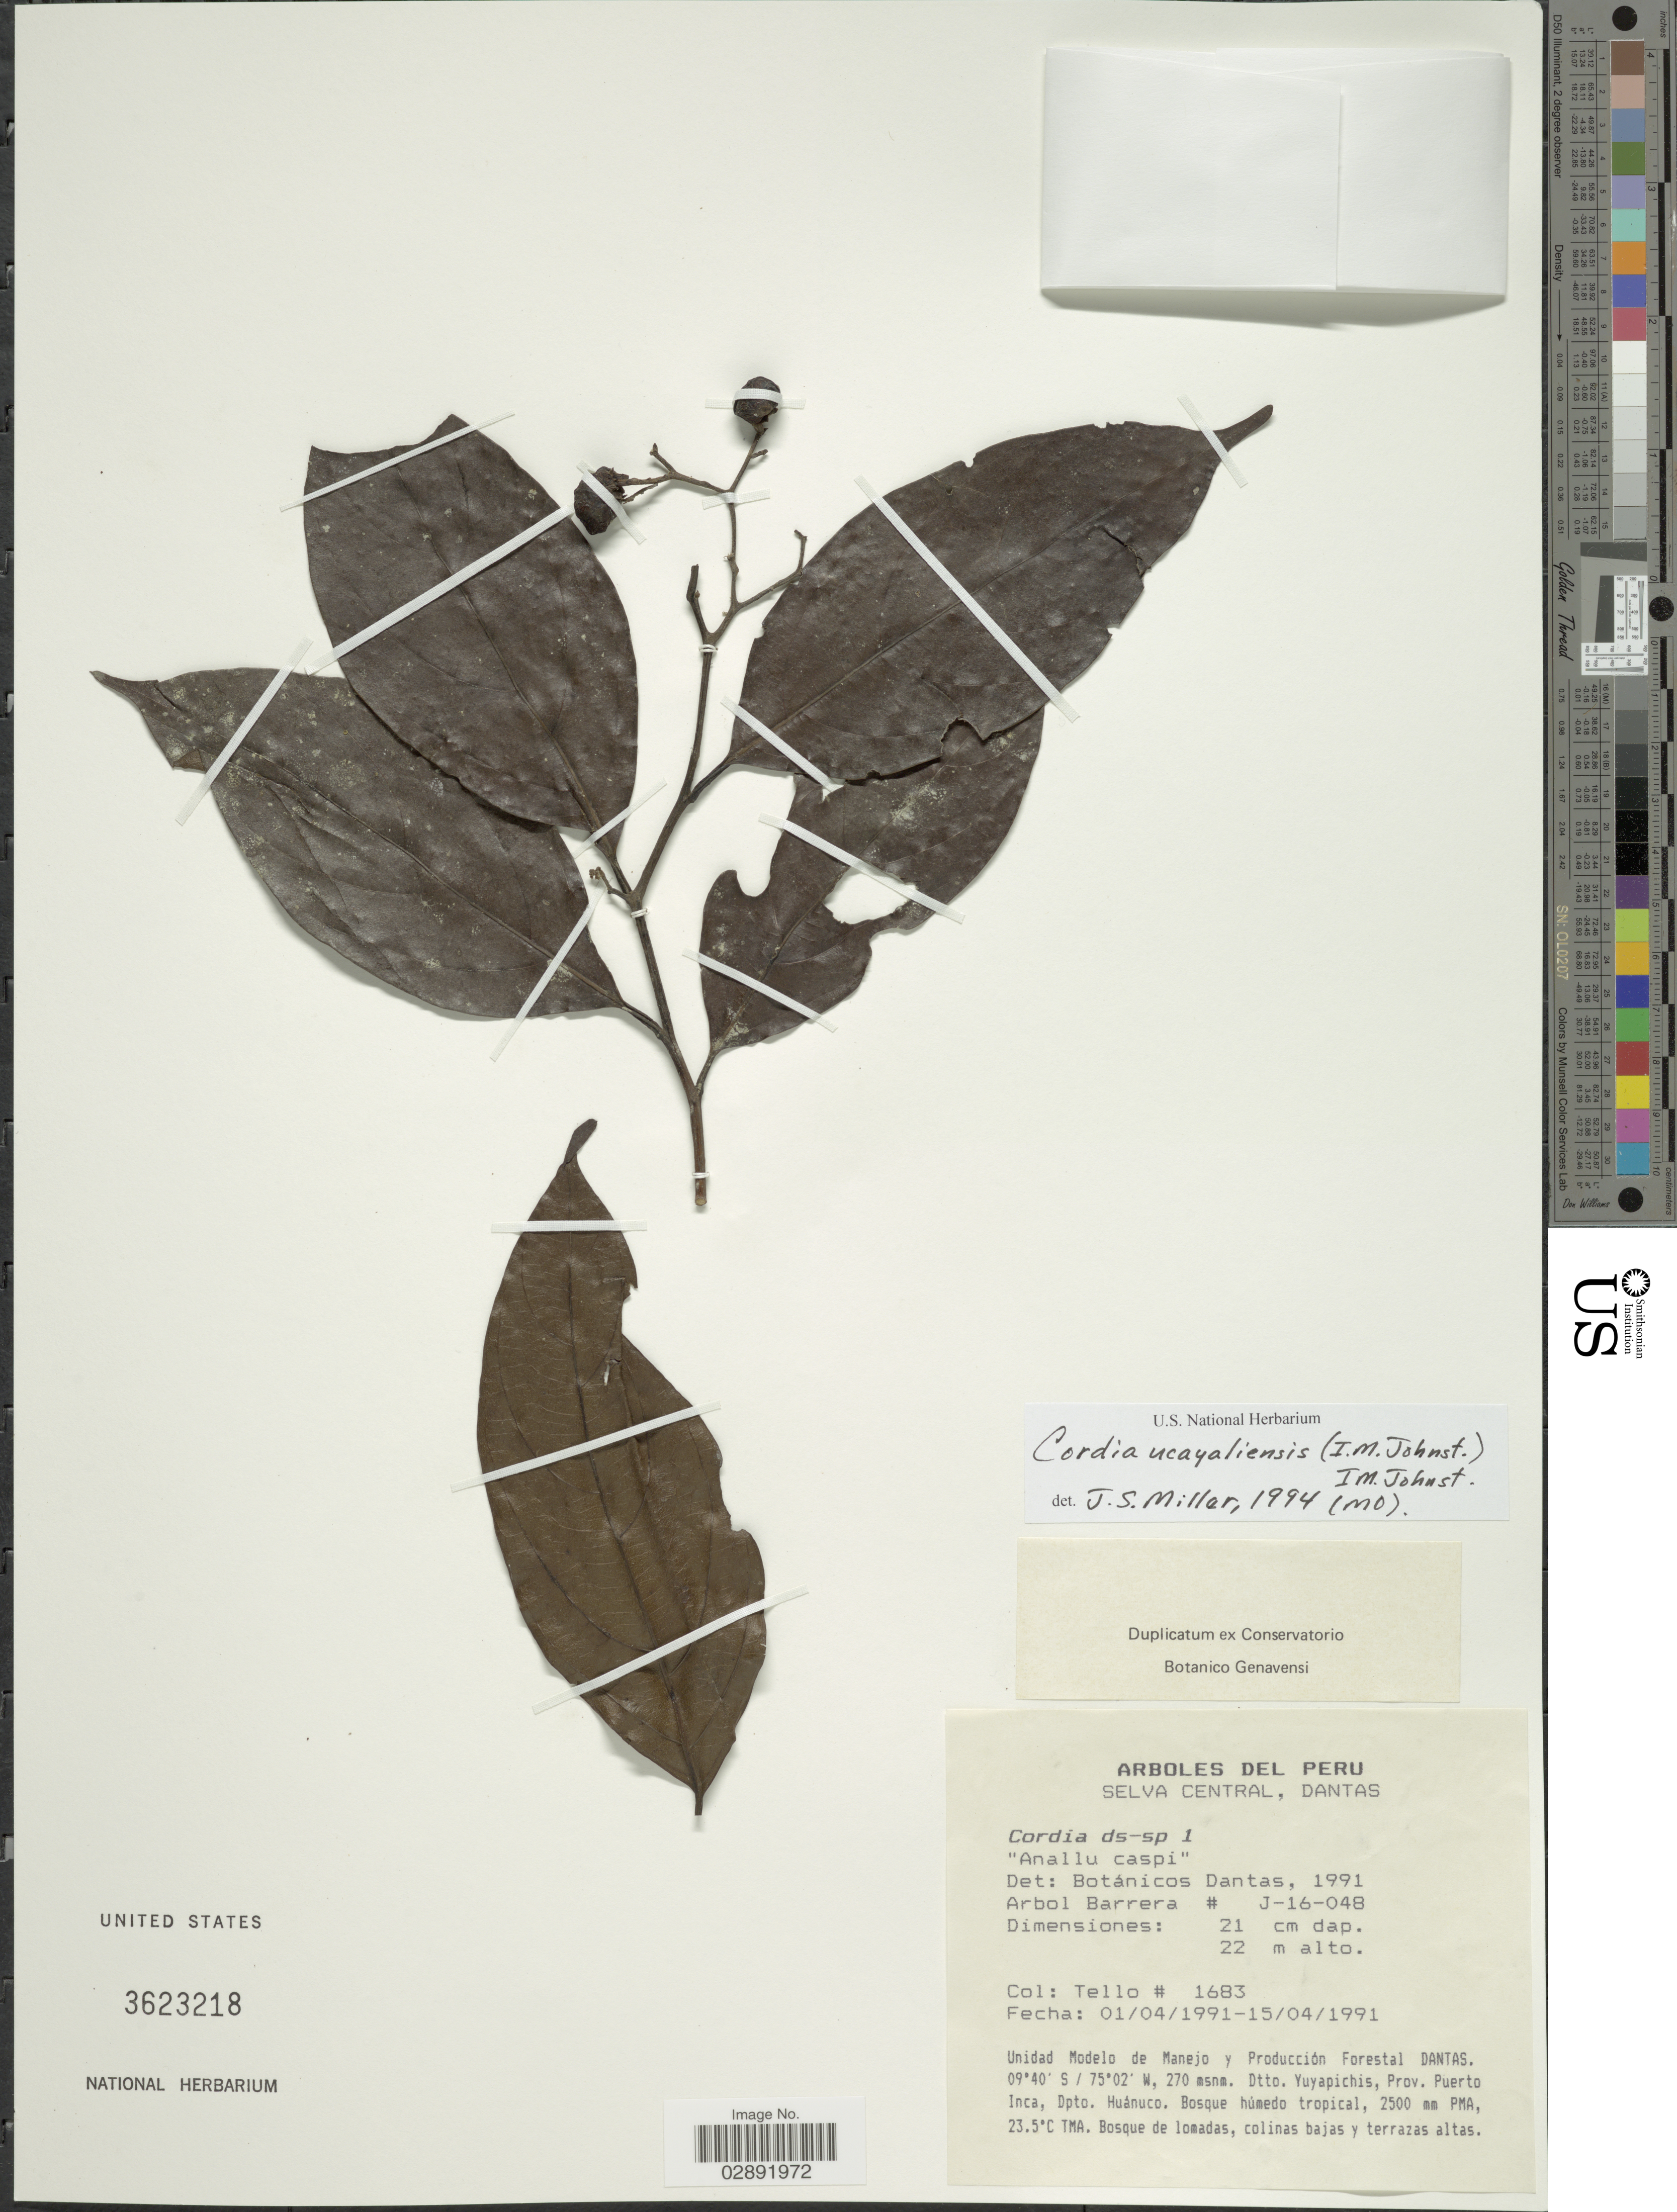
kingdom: Plantae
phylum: Tracheophyta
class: Magnoliopsida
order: Boraginales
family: Cordiaceae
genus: Cordia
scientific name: Cordia ucayaliensis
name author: I.M. Johnst.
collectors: -. Tello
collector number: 1683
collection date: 1991-04-01/1991-04-15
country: Peru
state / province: Huánuco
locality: Selva Central, Dantas, Unidad Modelo de Manejo y Producción Forestal Dantas, Dtto. Yuyapichis, Prov. Puerto Inca, Dpto. Huánuco. 2500 mm PMA, 23.5°C TMA.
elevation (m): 270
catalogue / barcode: US 3623218